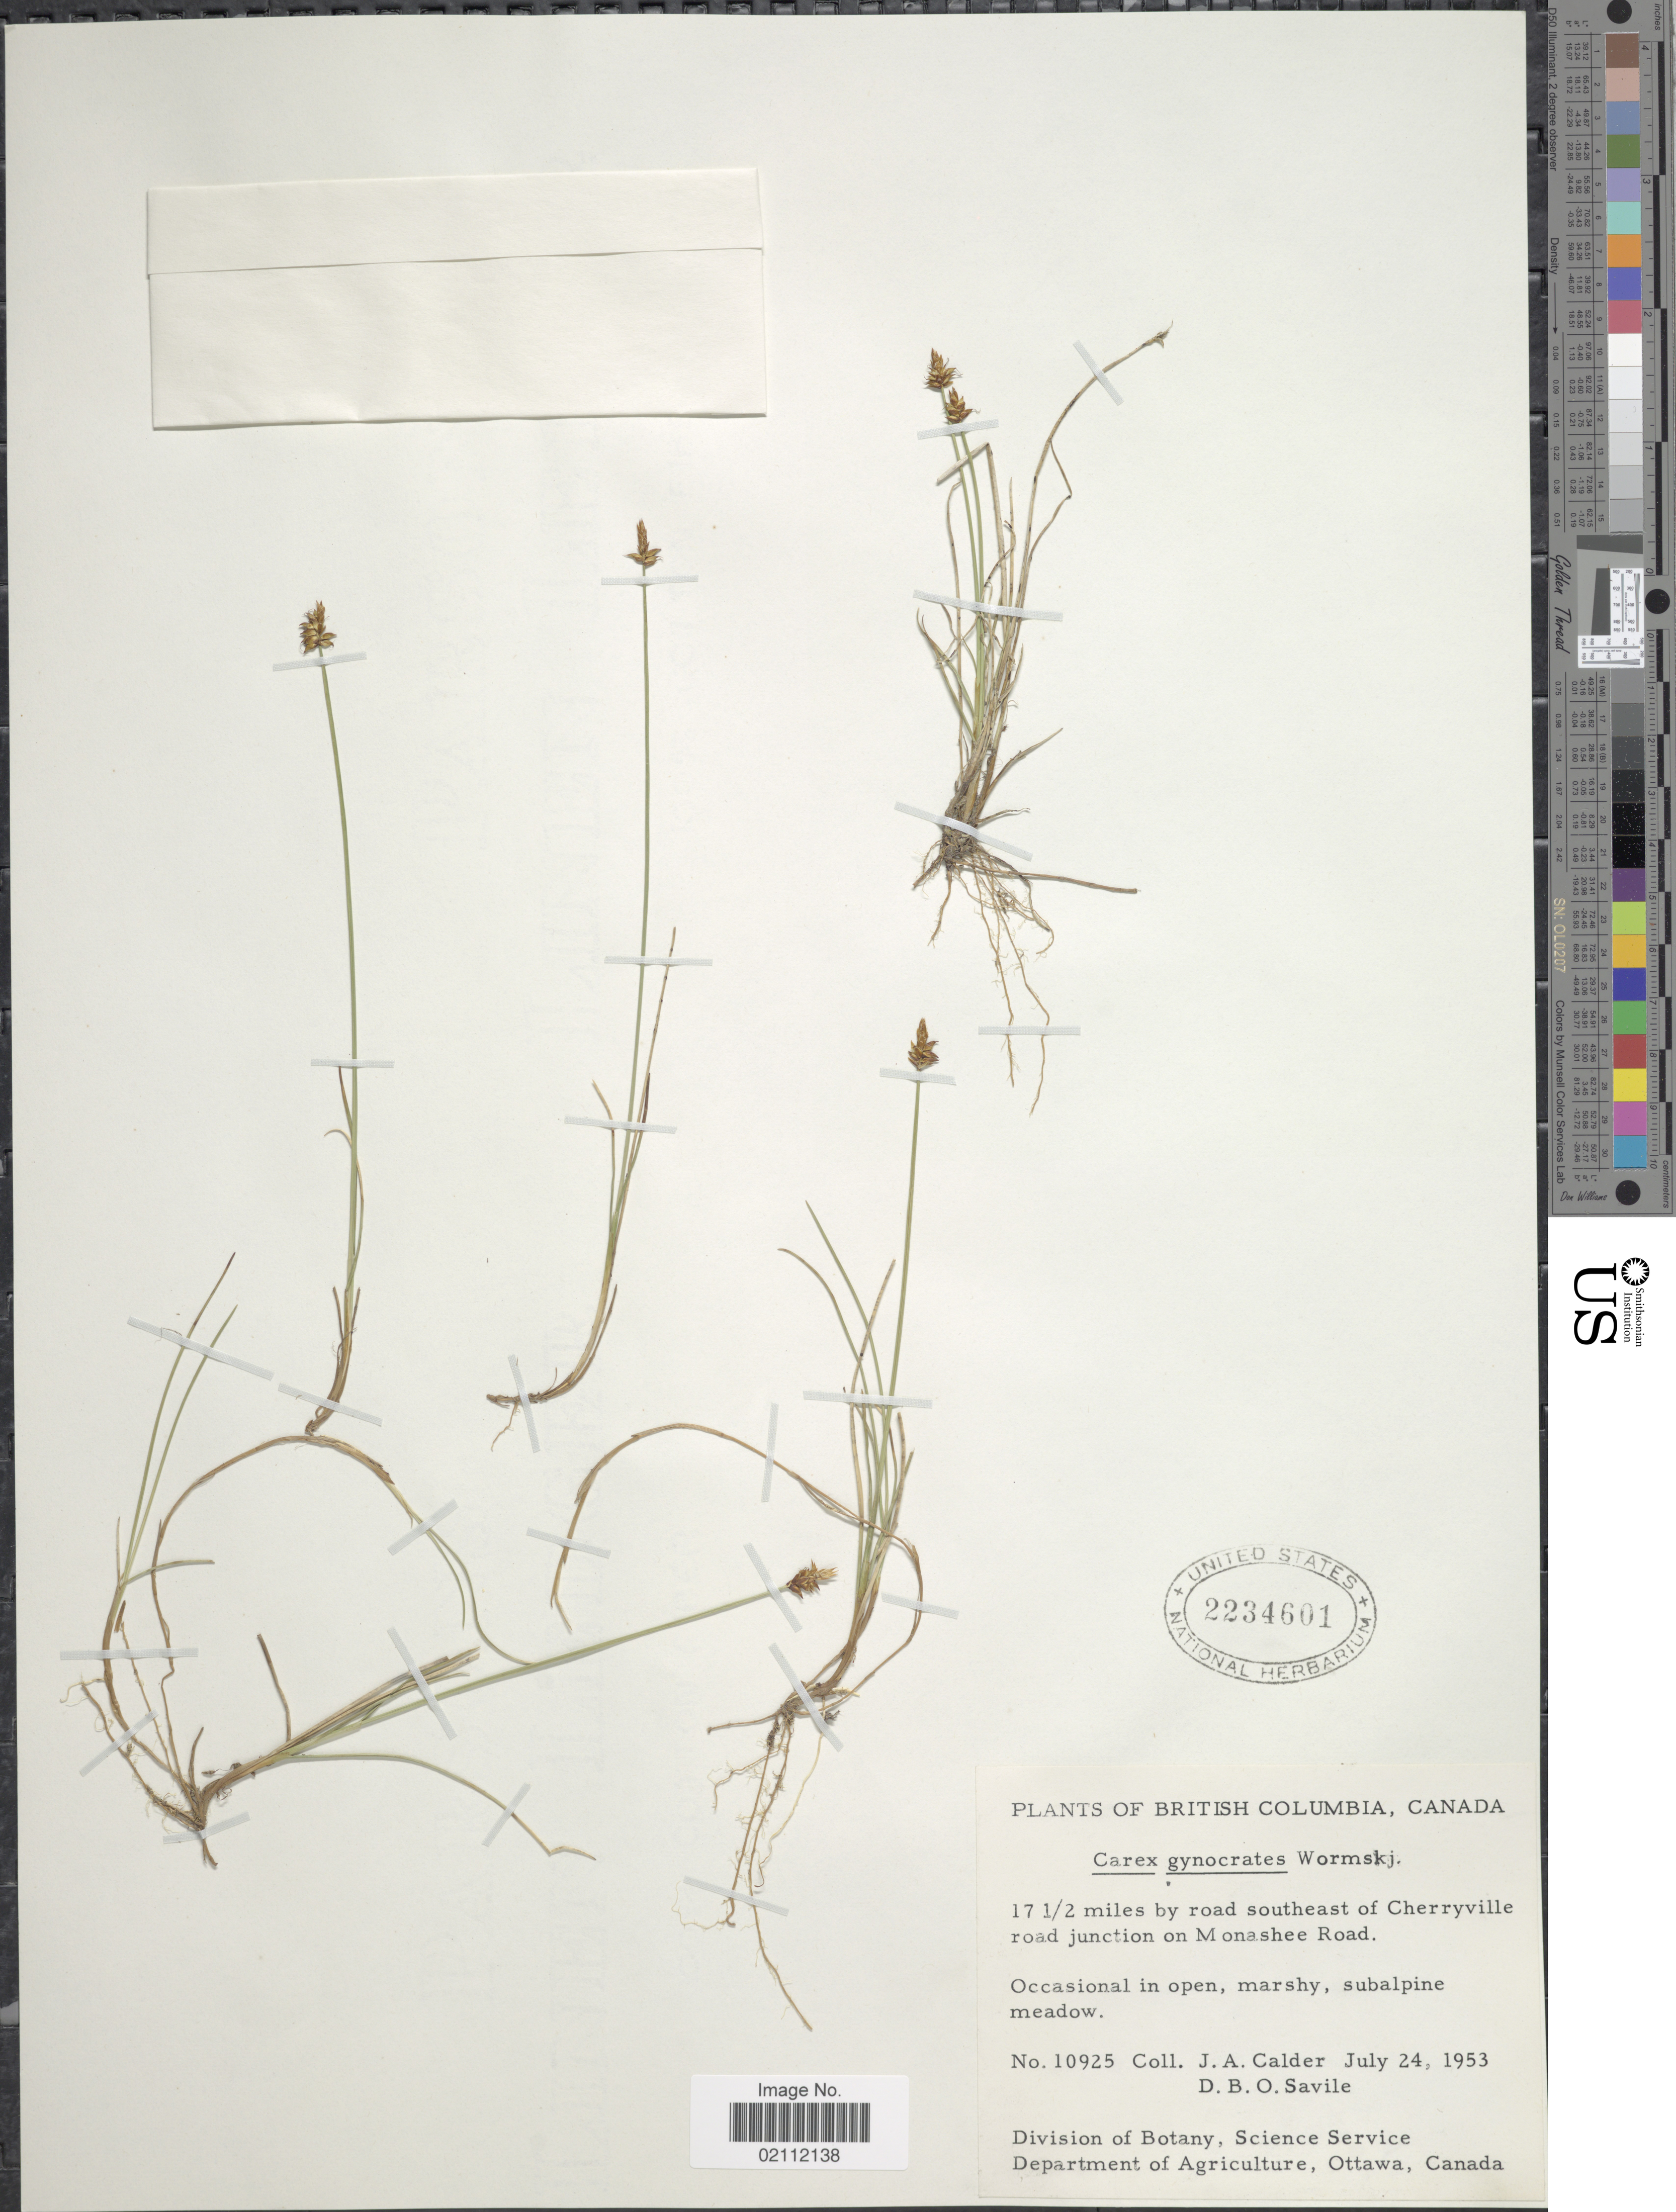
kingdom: Plantae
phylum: Tracheophyta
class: Liliopsida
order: Poales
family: Cyperaceae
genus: Carex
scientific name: Carex nardina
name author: (Hornem.) Fr.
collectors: J. A. Calder & D. Savile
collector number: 10925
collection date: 1953-07-24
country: Canada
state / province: British Columbia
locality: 17 1/2 miles by road southwest of Cherryville road junction on Monashee Road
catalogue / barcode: US 2234601